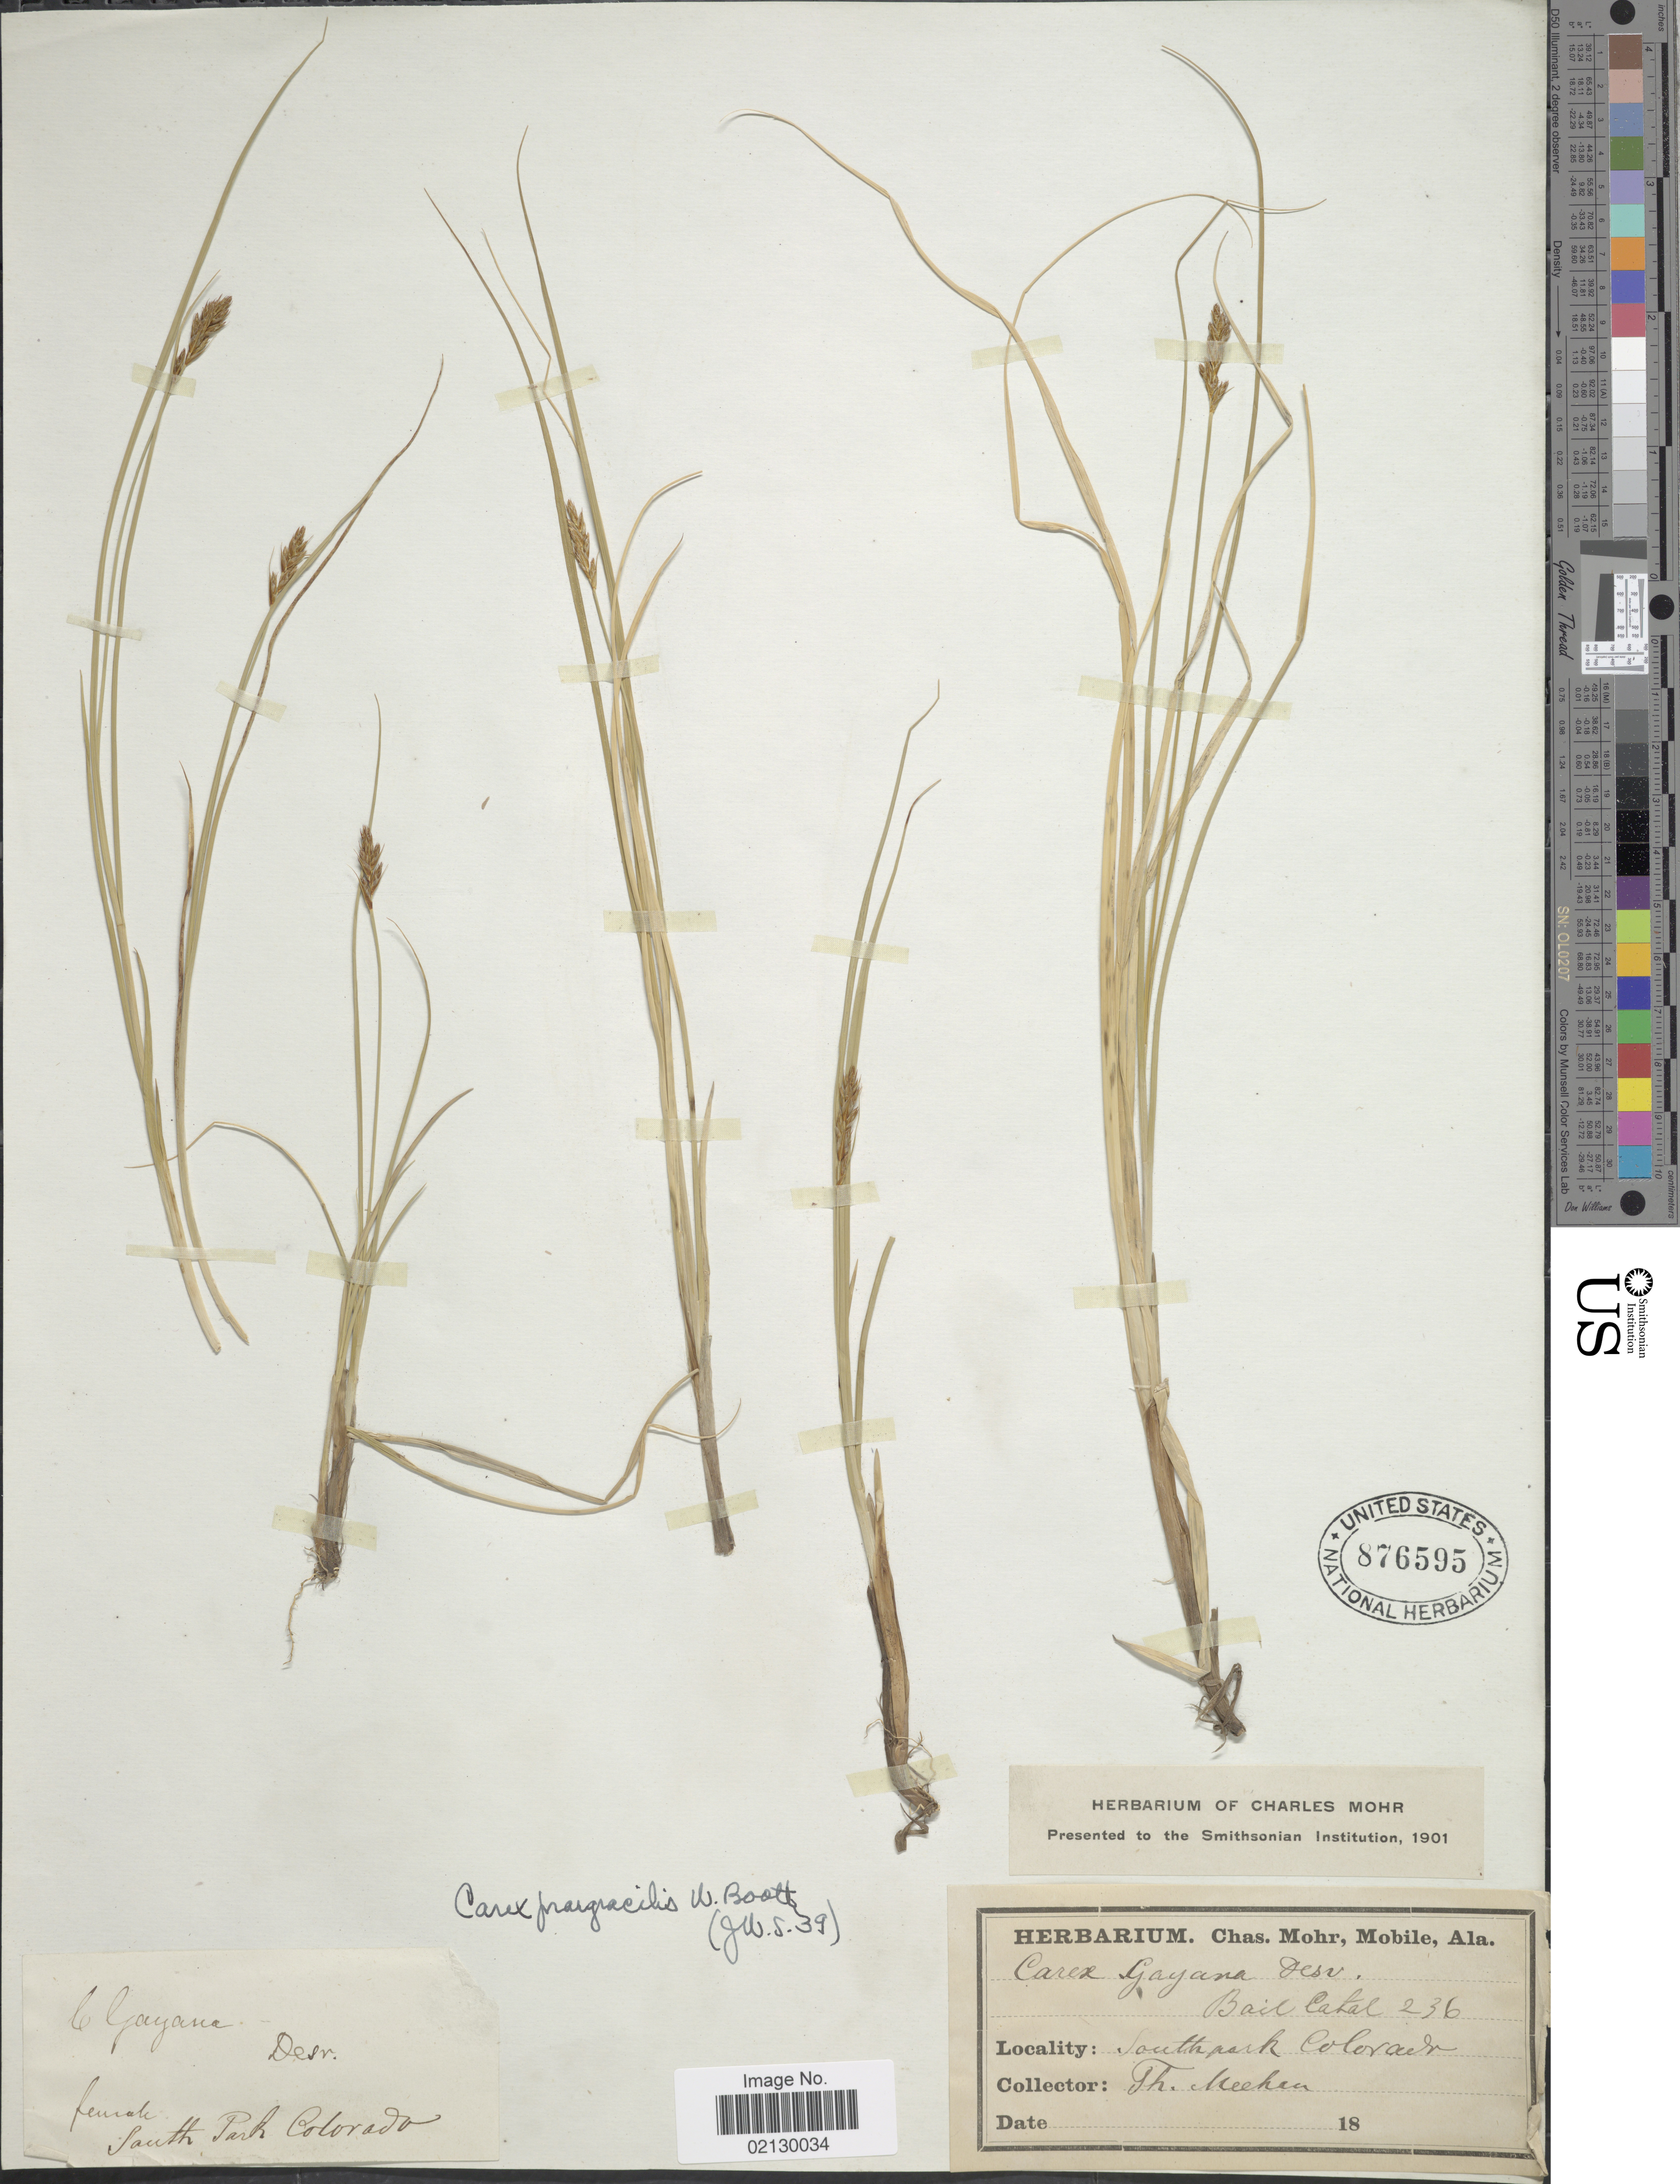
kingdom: Plantae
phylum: Tracheophyta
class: Liliopsida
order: Poales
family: Cyperaceae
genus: Carex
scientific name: Carex praegracilis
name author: W. Boott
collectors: T. Meehan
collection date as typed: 18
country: United States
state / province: Colorado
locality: South Park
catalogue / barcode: US 876595